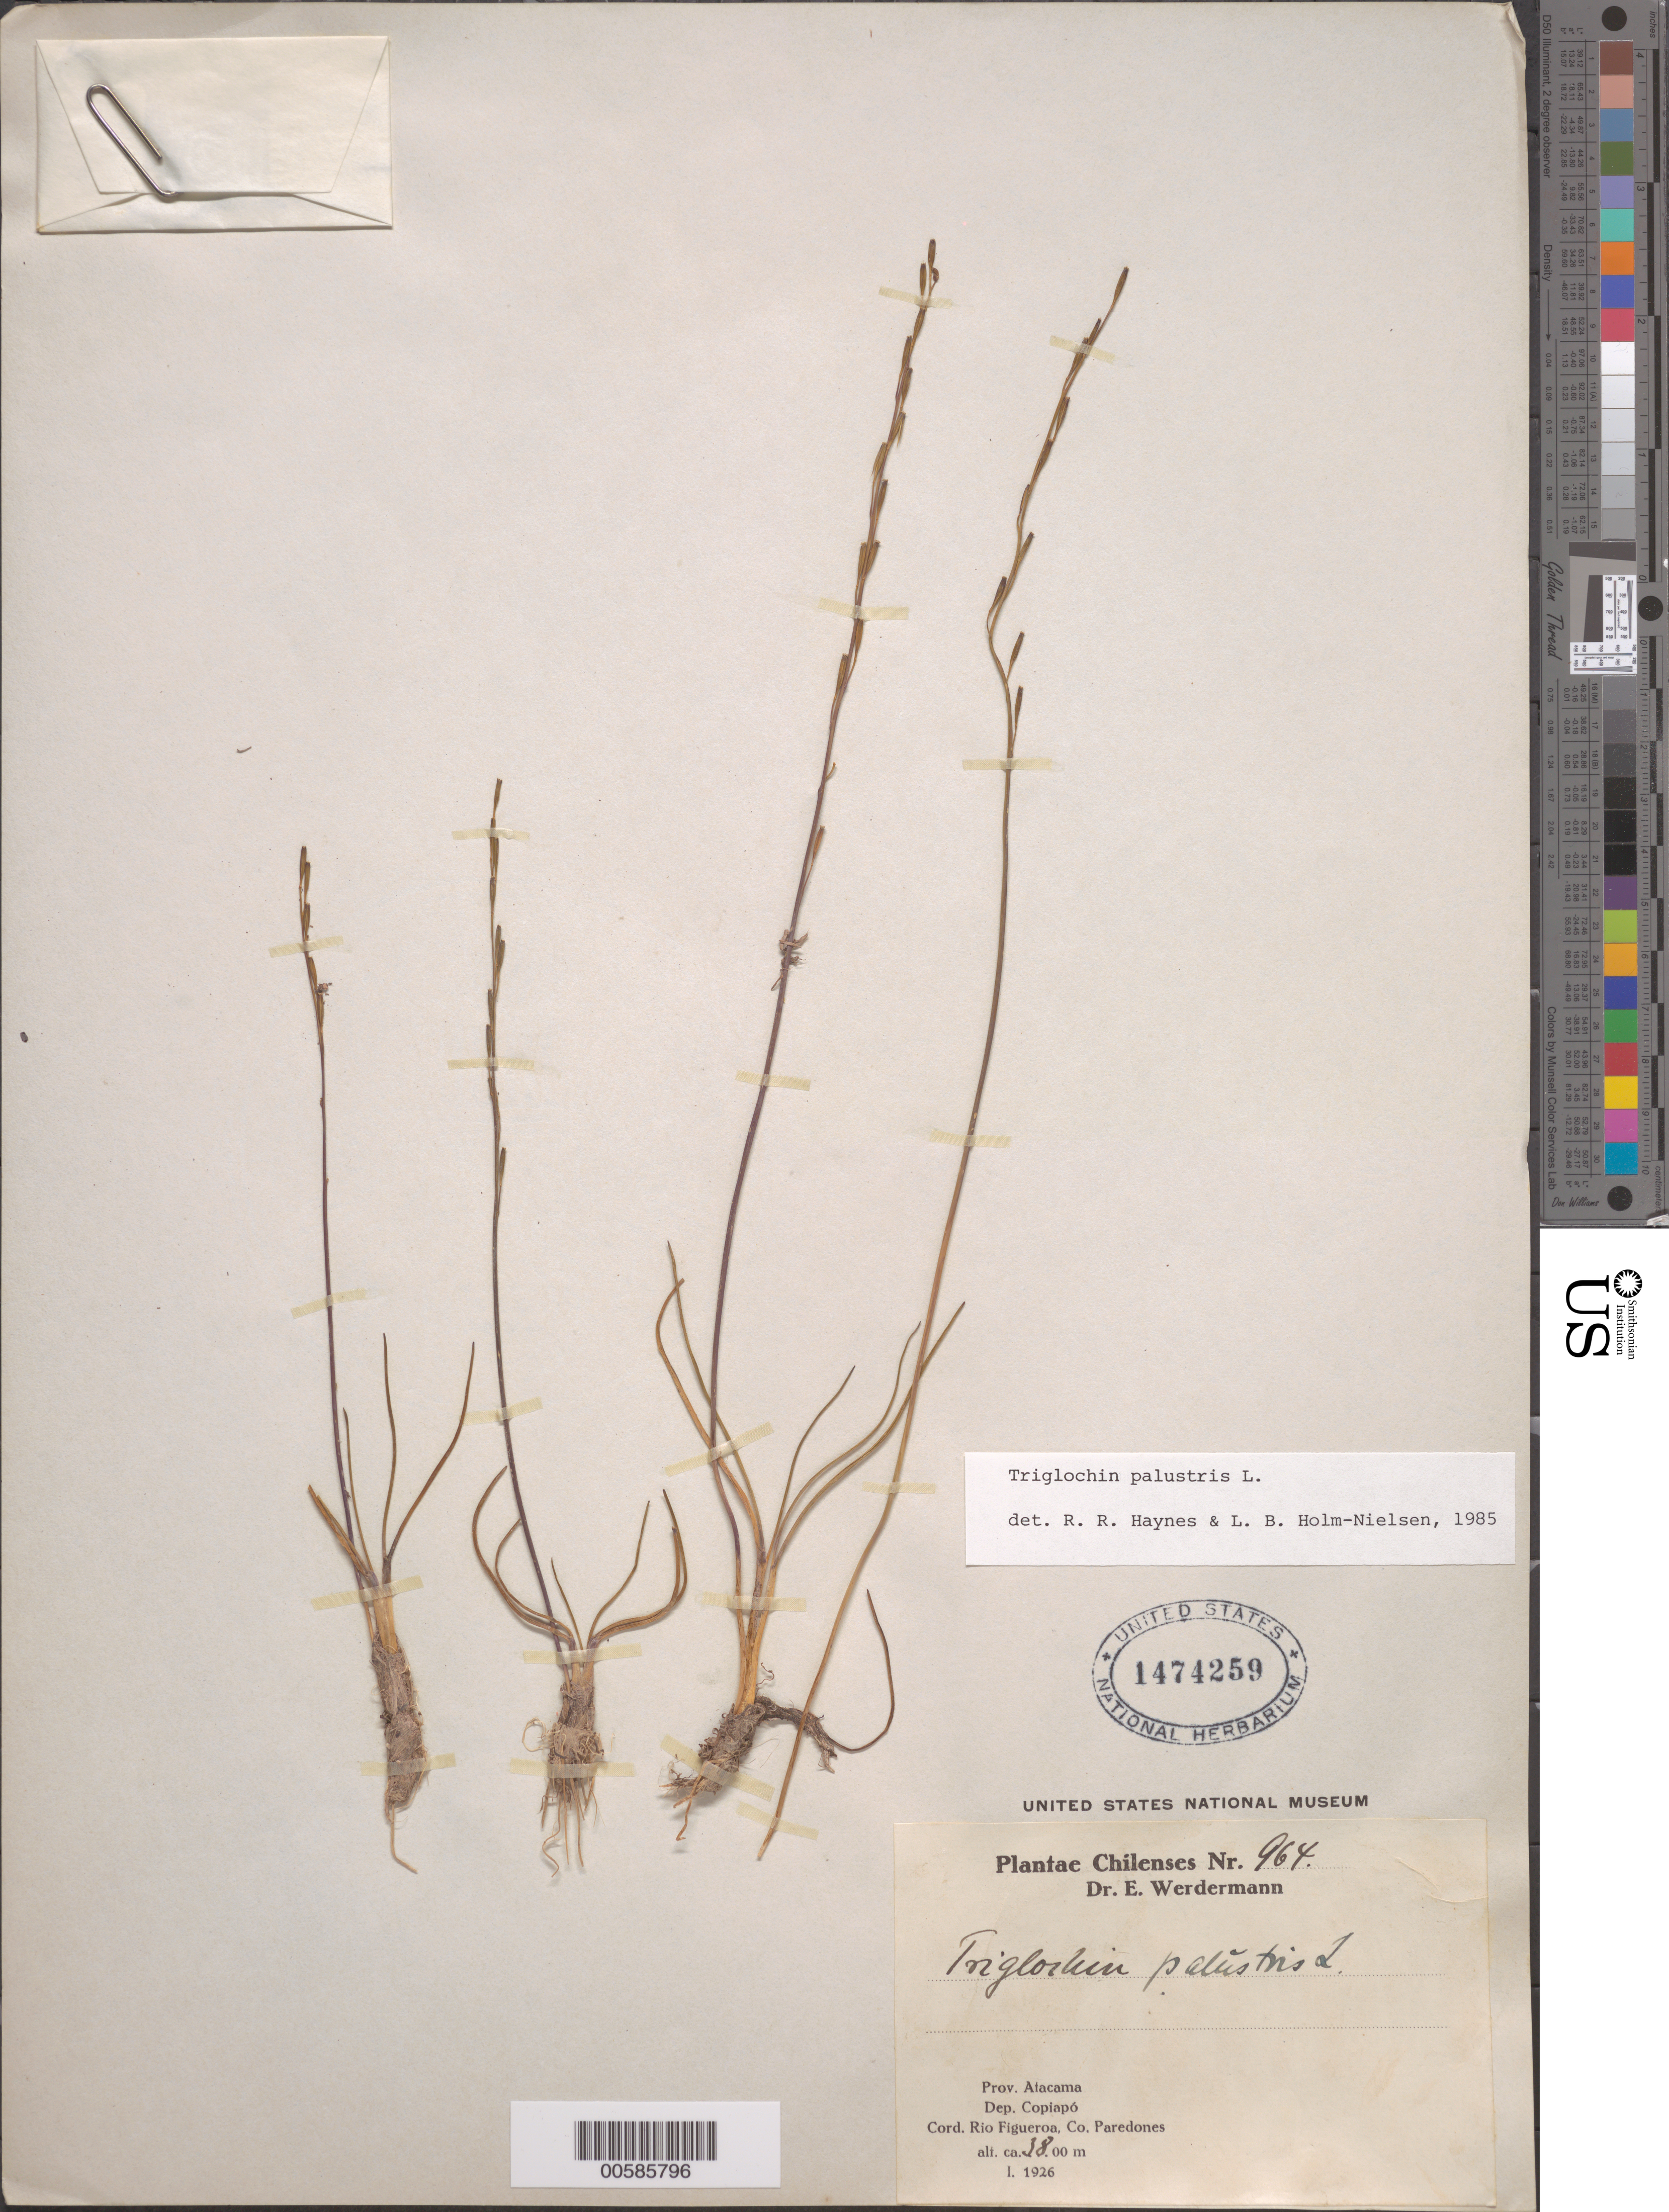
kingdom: Plantae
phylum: Tracheophyta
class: Liliopsida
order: Alismatales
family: Juncaginaceae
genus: Triglochin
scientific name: Triglochin palustris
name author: L.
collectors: E. Werdermann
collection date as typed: Jan 1926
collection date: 1926-01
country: Chile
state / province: Atacama (III)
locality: Copiapo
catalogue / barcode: US 1474259